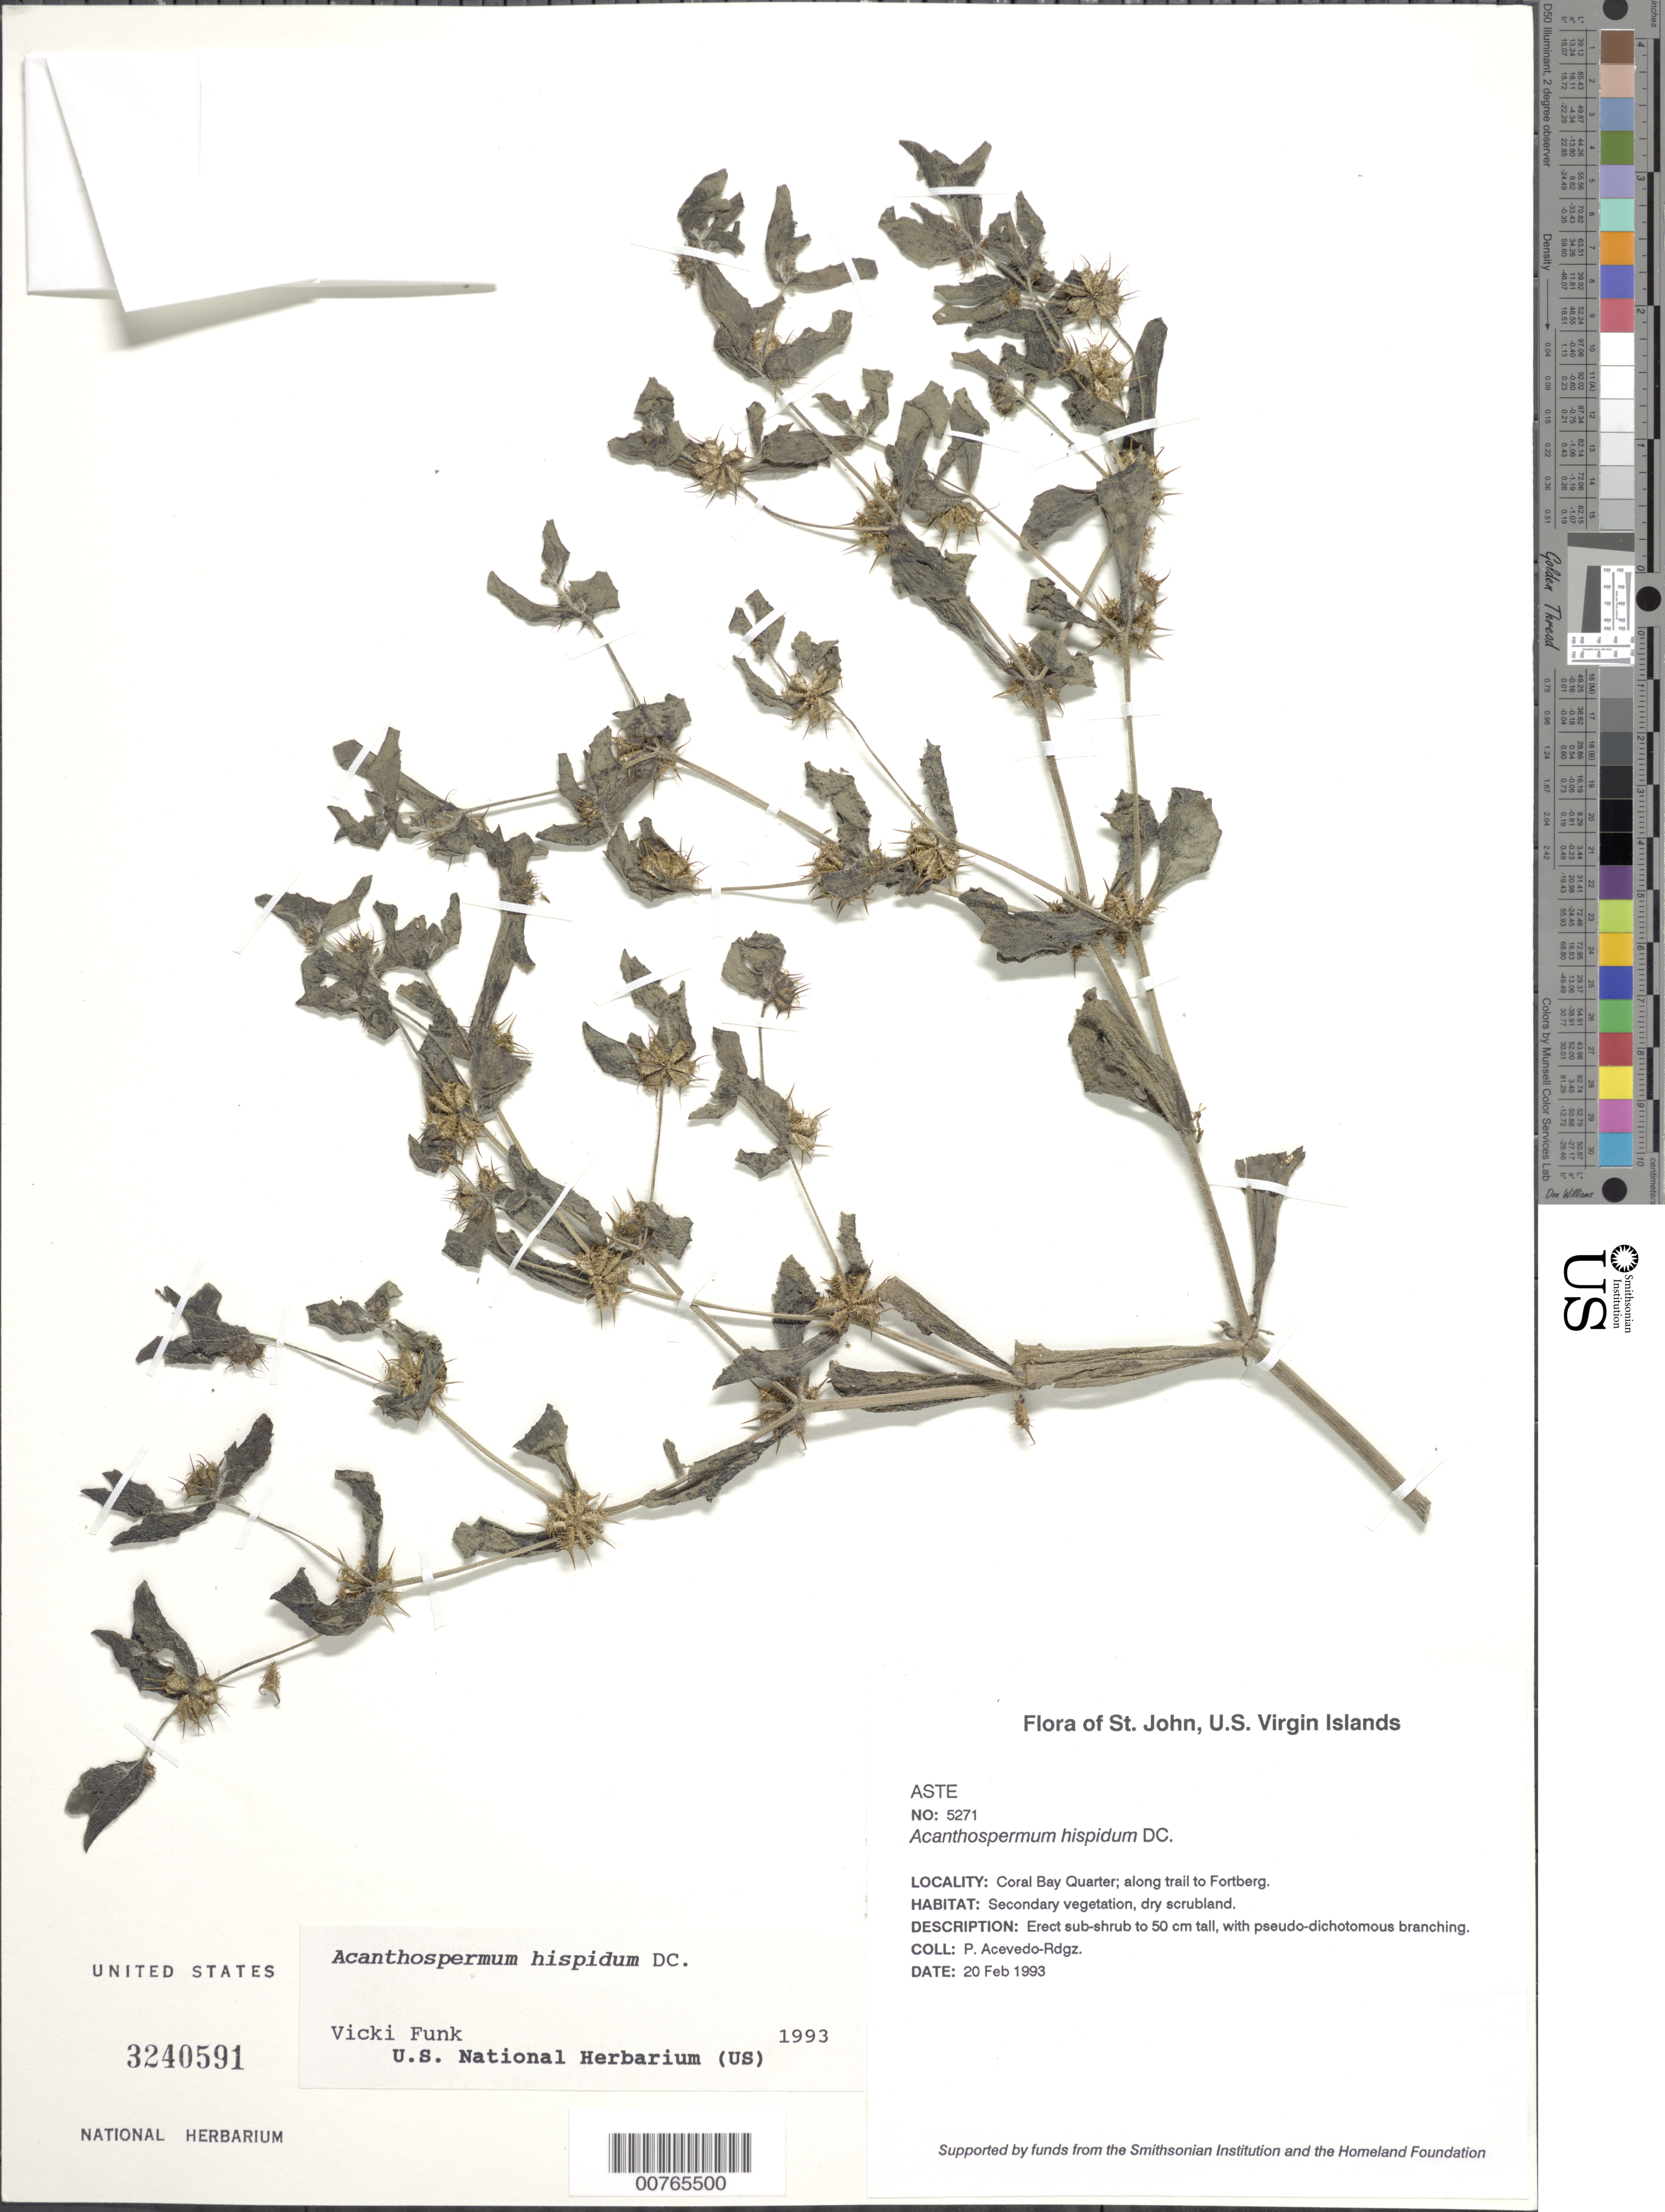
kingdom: Plantae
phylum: Tracheophyta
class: Magnoliopsida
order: Asterales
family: Asteraceae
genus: Acanthospermum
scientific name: Acanthospermum hispidum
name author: DC.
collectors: P. Acevedo-Rodr.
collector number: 5271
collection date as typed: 20 Feb 1993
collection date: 1993-02-20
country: U.S. Virgin Islands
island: St. John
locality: Coral Bay Quarter; along trail to Fortberg.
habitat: Secondary vegetation, dry scrubland.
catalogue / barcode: US 3240591